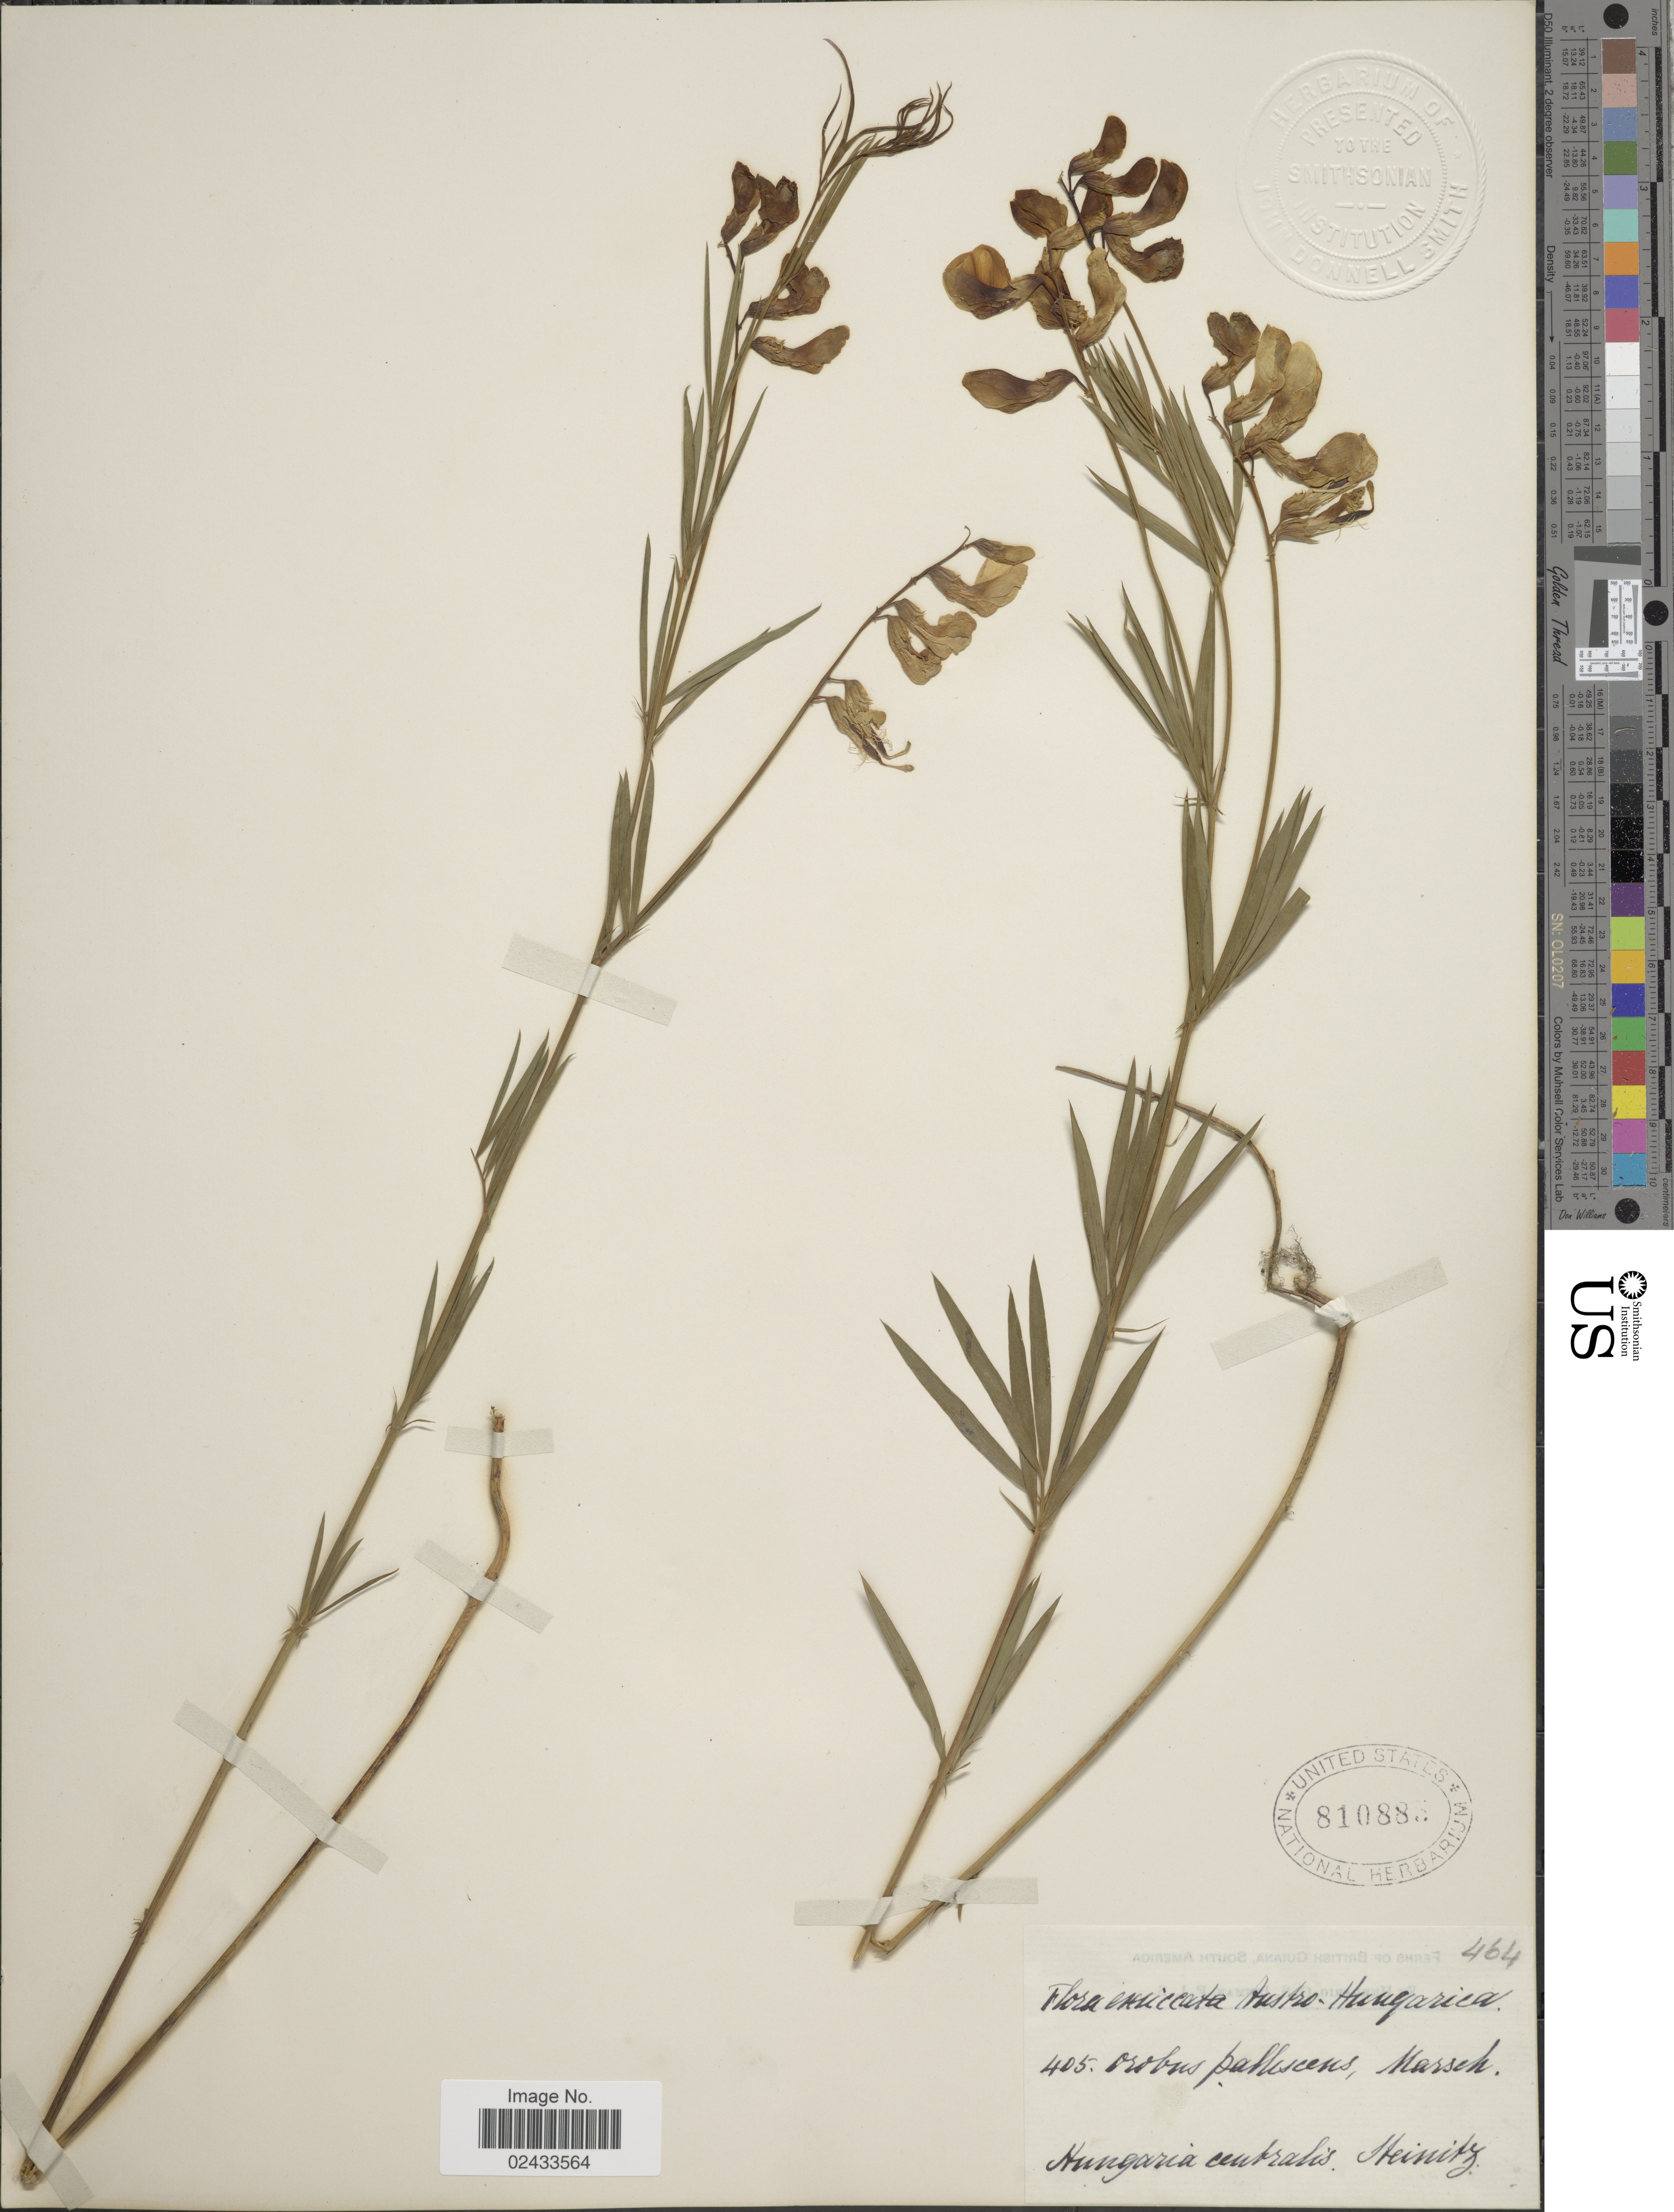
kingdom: Plantae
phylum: Tracheophyta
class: Magnoliopsida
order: Fabales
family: Fabaceae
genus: Lathyrus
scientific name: Lathyrus pallescens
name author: (M. Bieb.) K. Koch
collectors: -. Steinitz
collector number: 405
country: Hungary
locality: Hungaria centralis.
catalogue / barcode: US 810885